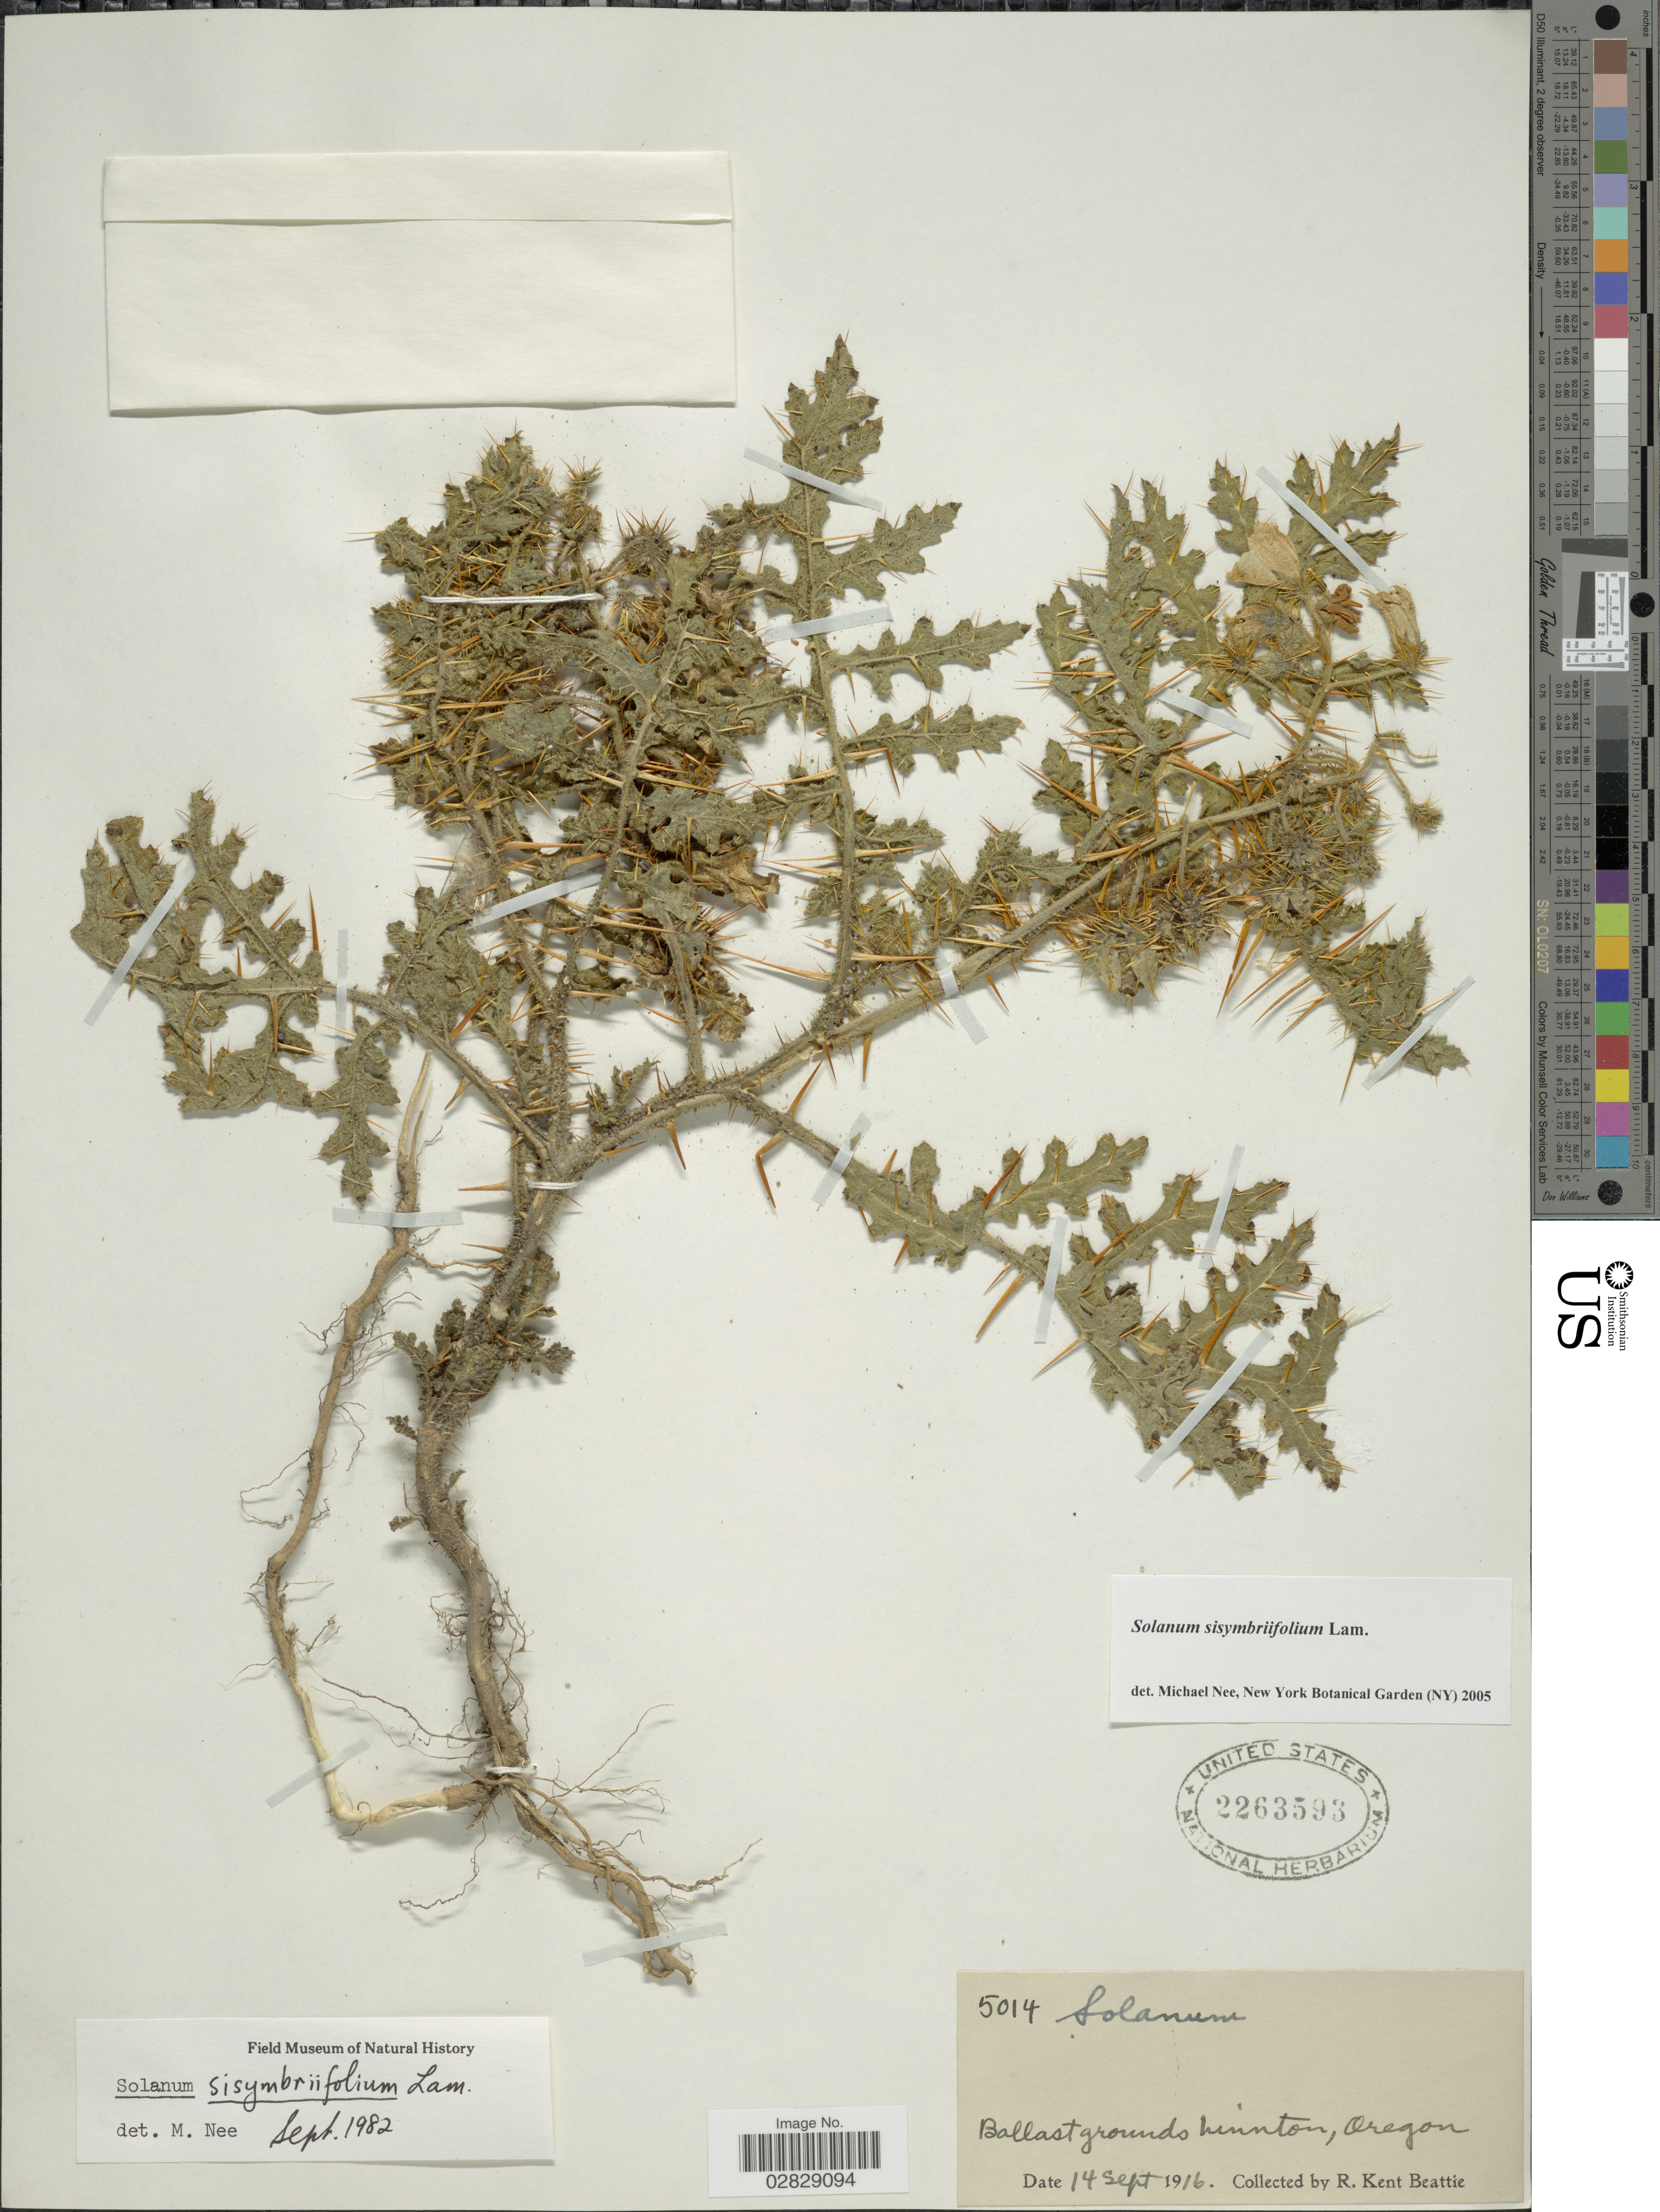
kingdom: Plantae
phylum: Tracheophyta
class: Magnoliopsida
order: Solanales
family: Solanaceae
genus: Solanum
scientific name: Solanum sisymbrifolium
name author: Lam.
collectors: R. K. Beattie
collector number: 5014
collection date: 1916-09-14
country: United States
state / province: Oregon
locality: Ballast grounds Linnton.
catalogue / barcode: US 2263593